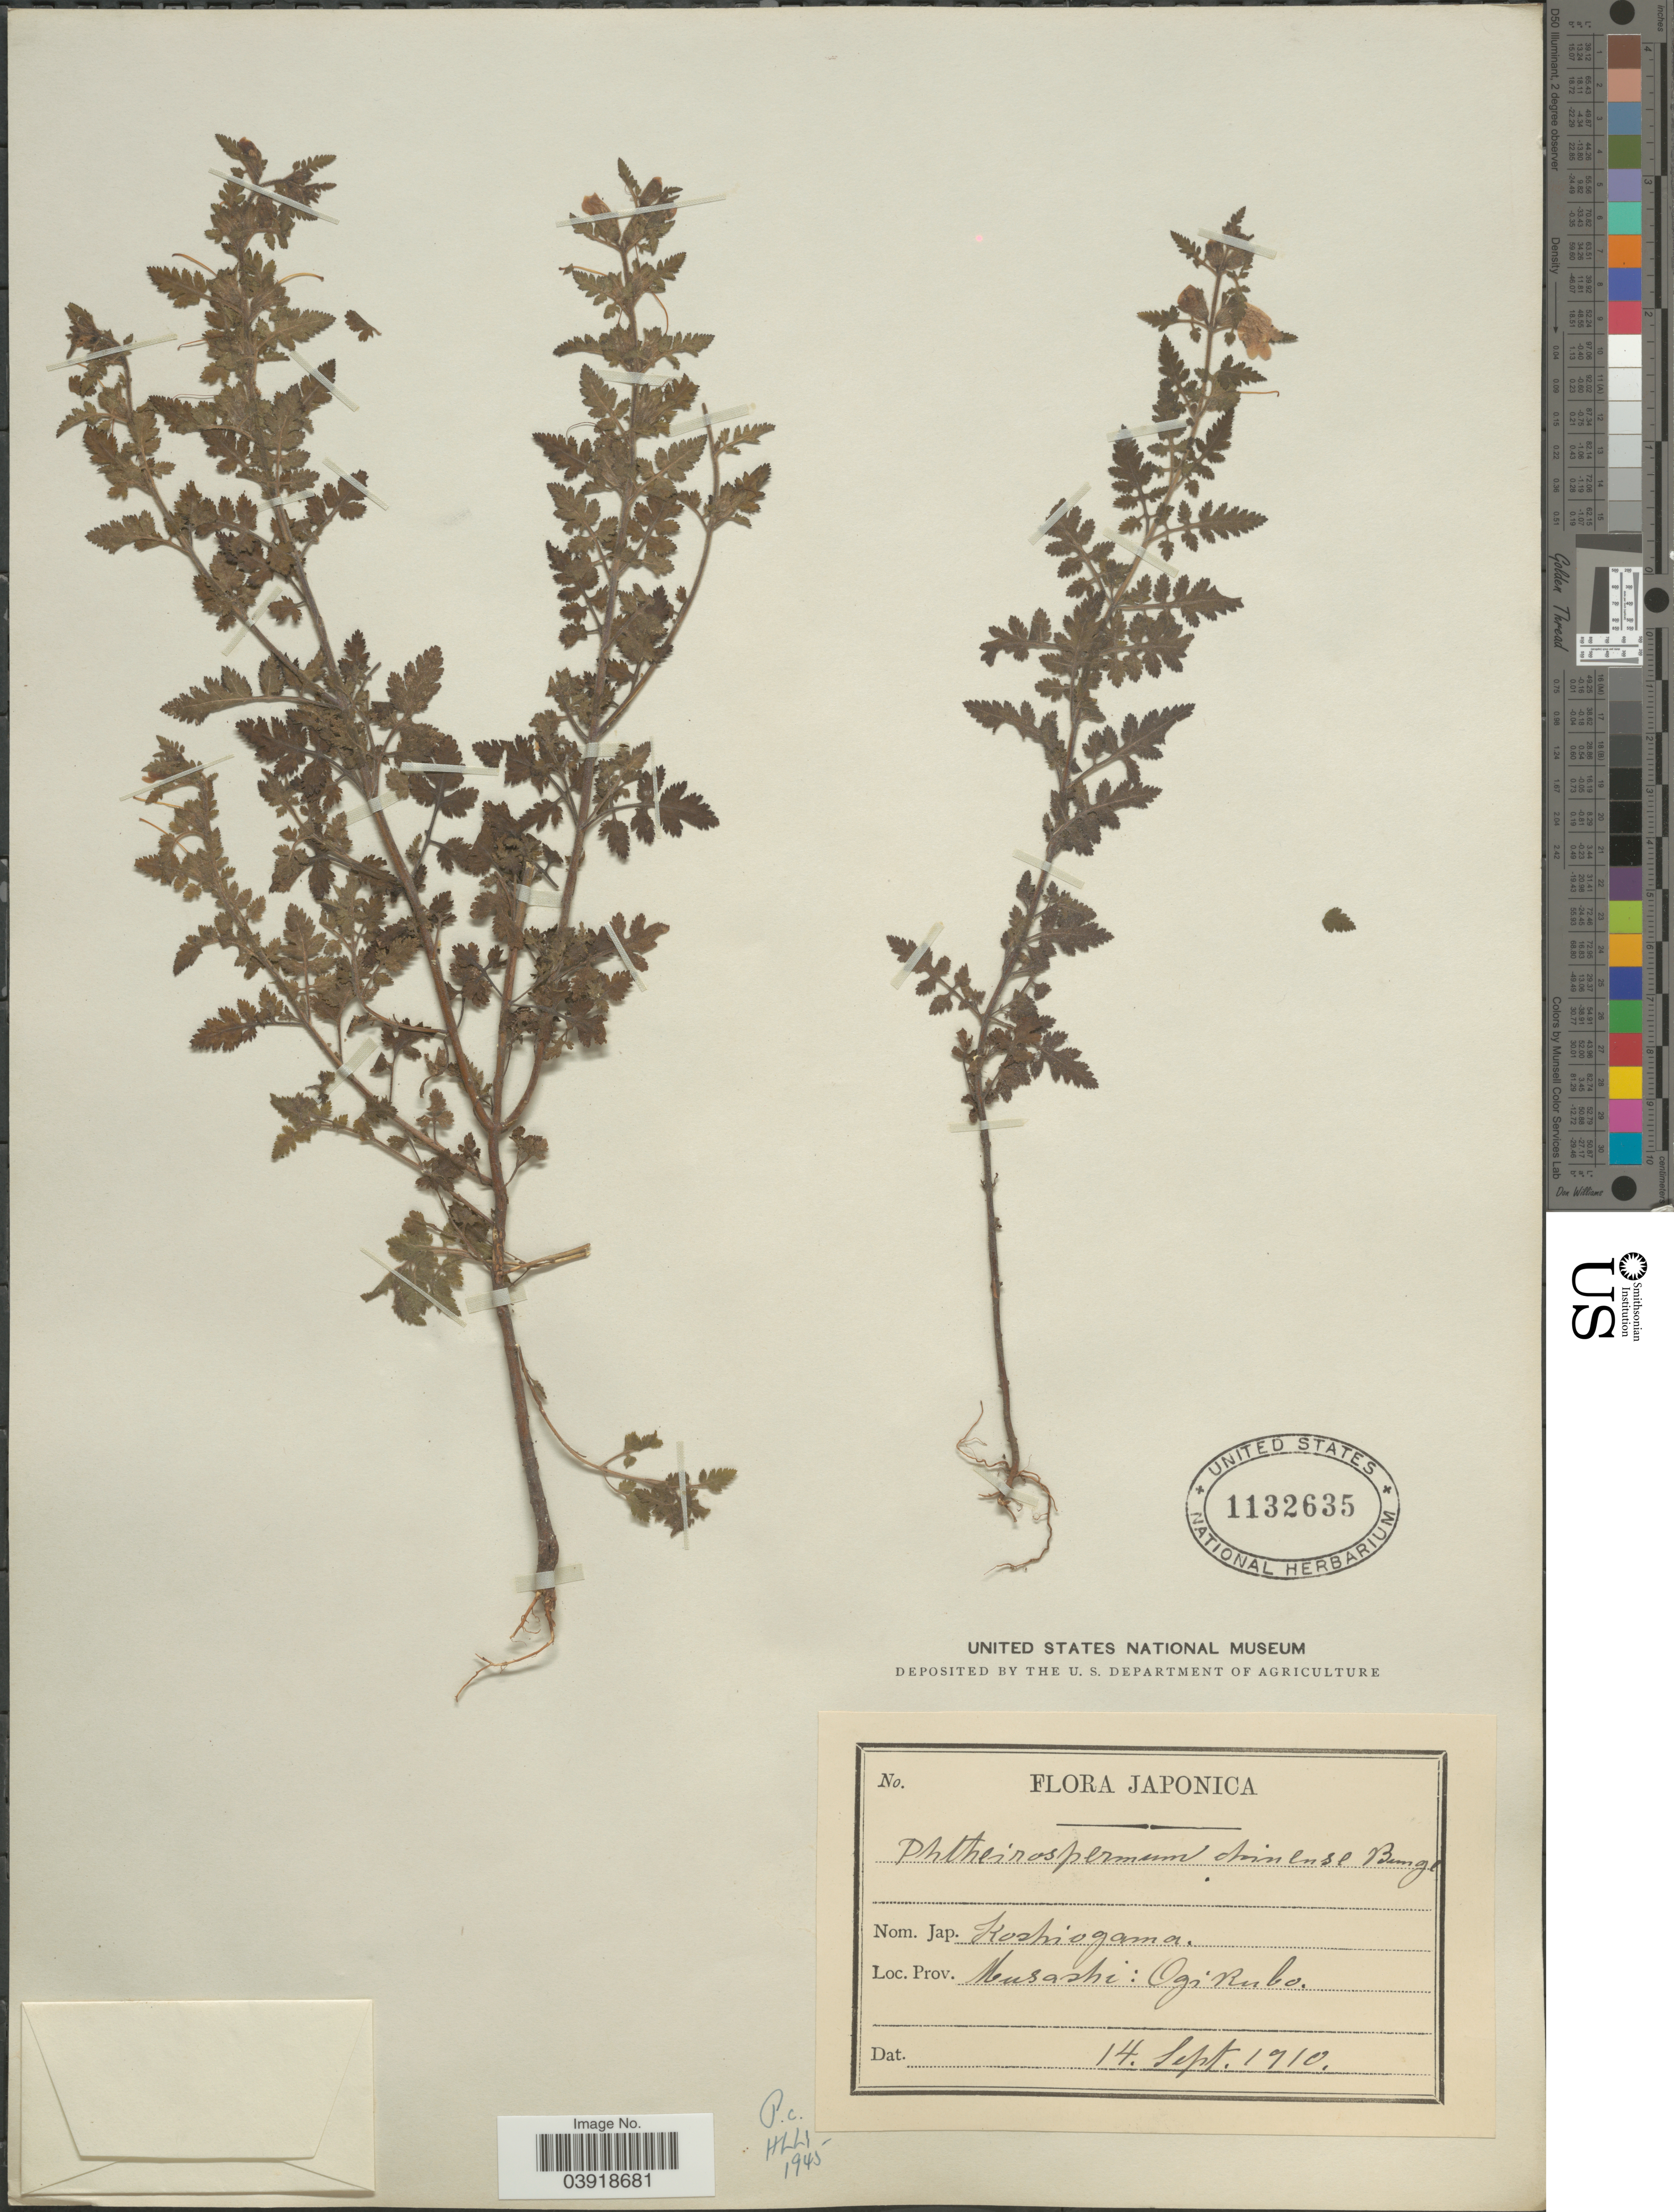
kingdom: Plantae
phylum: Tracheophyta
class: Magnoliopsida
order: Lamiales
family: Orobanchaceae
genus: Phtheirospermum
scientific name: Phtheirospermum chinense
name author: Bunge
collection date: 1910-09-14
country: Japan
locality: Musashi: Ogi Rubo.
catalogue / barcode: US 1132635